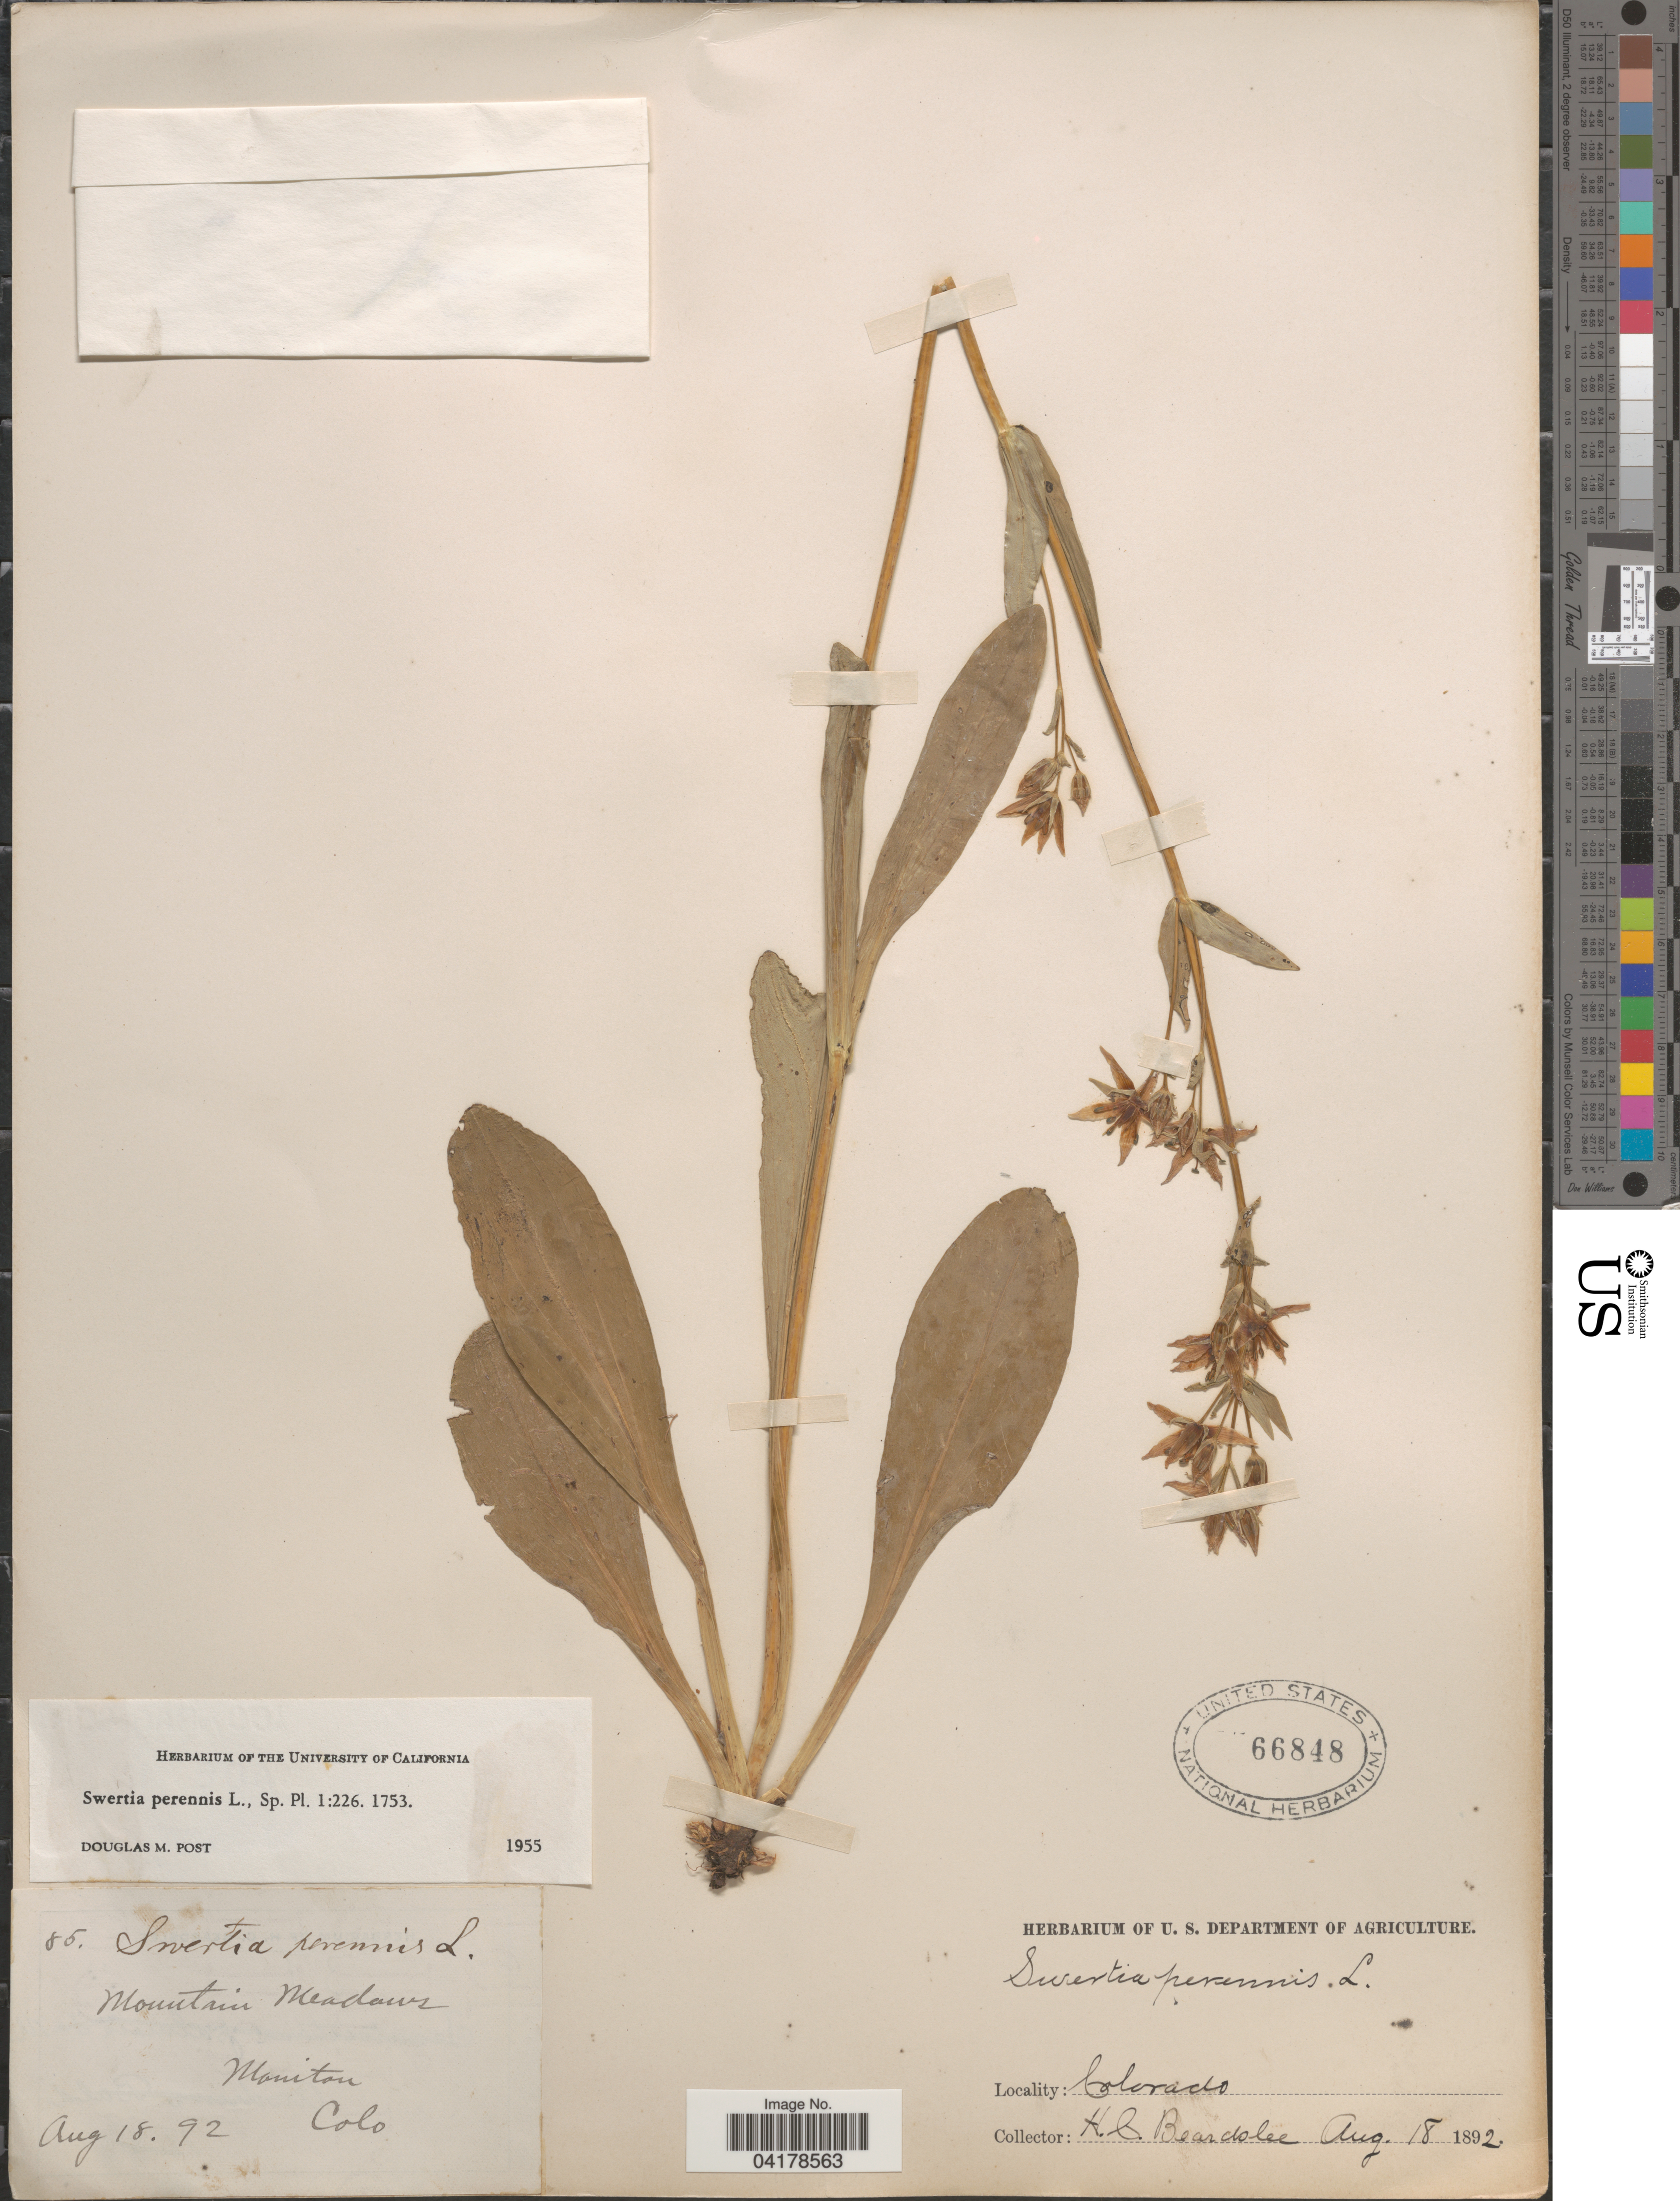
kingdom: Plantae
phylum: Tracheophyta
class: Magnoliopsida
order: Gentianales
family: Gentianaceae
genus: Swertia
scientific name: Swertia perennis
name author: L.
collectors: H. Beardslee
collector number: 85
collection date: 1892-08-18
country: United States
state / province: Colorado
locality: Mountain Meadows. Manitou.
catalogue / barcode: US 66848